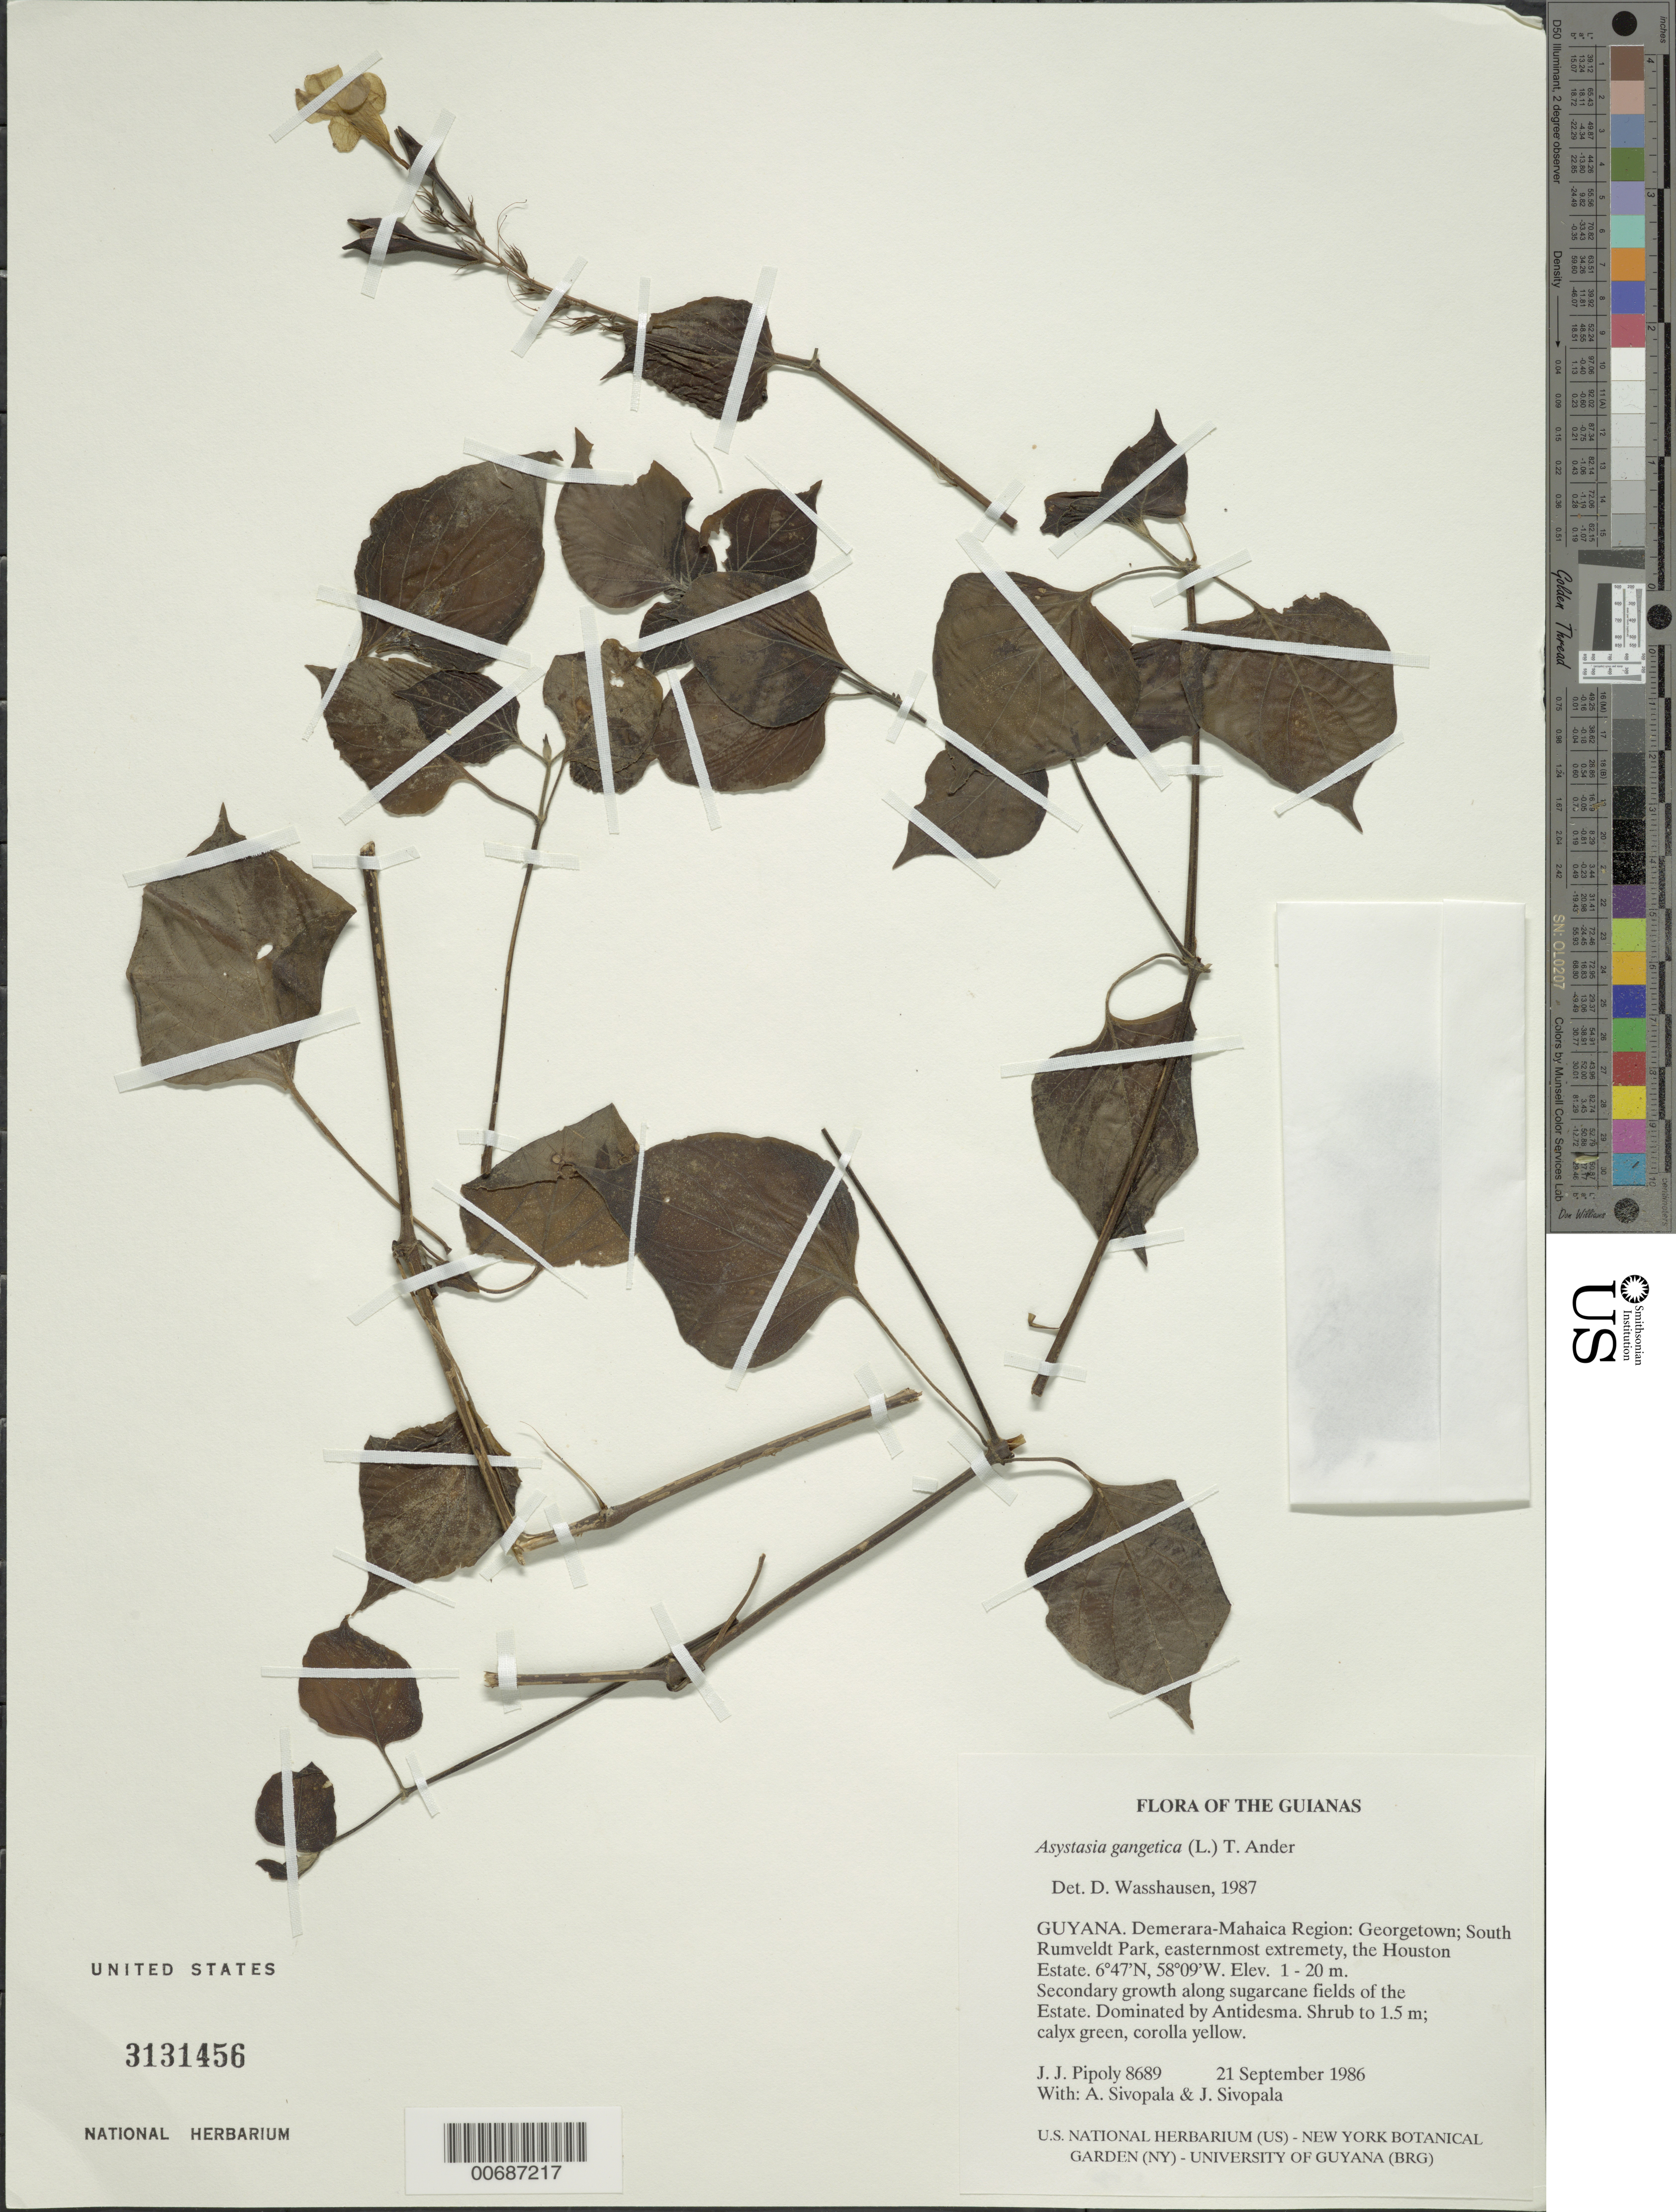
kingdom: Plantae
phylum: Tracheophyta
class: Magnoliopsida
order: Lamiales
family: Acanthaceae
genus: Asystasia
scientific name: Asystasia gangetica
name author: (L.) T. Anderson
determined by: Wasshausen, Dieter C., (BOT), Smithsonian Institution - National Museum of Natural History (UNITED STATES)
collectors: J. J. Pipoly, A. Sivopala & J. Sivopala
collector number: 8689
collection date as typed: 21 September 1986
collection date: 1986-09-21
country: Guyana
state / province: Demerara-Mahaica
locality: Georgetown; South Rumveldt Park, easternmost extremety, the Houston Estate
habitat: Secondary growth along sugarcane fields of the Estate. Dominated by Antidesma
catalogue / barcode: US 3131456